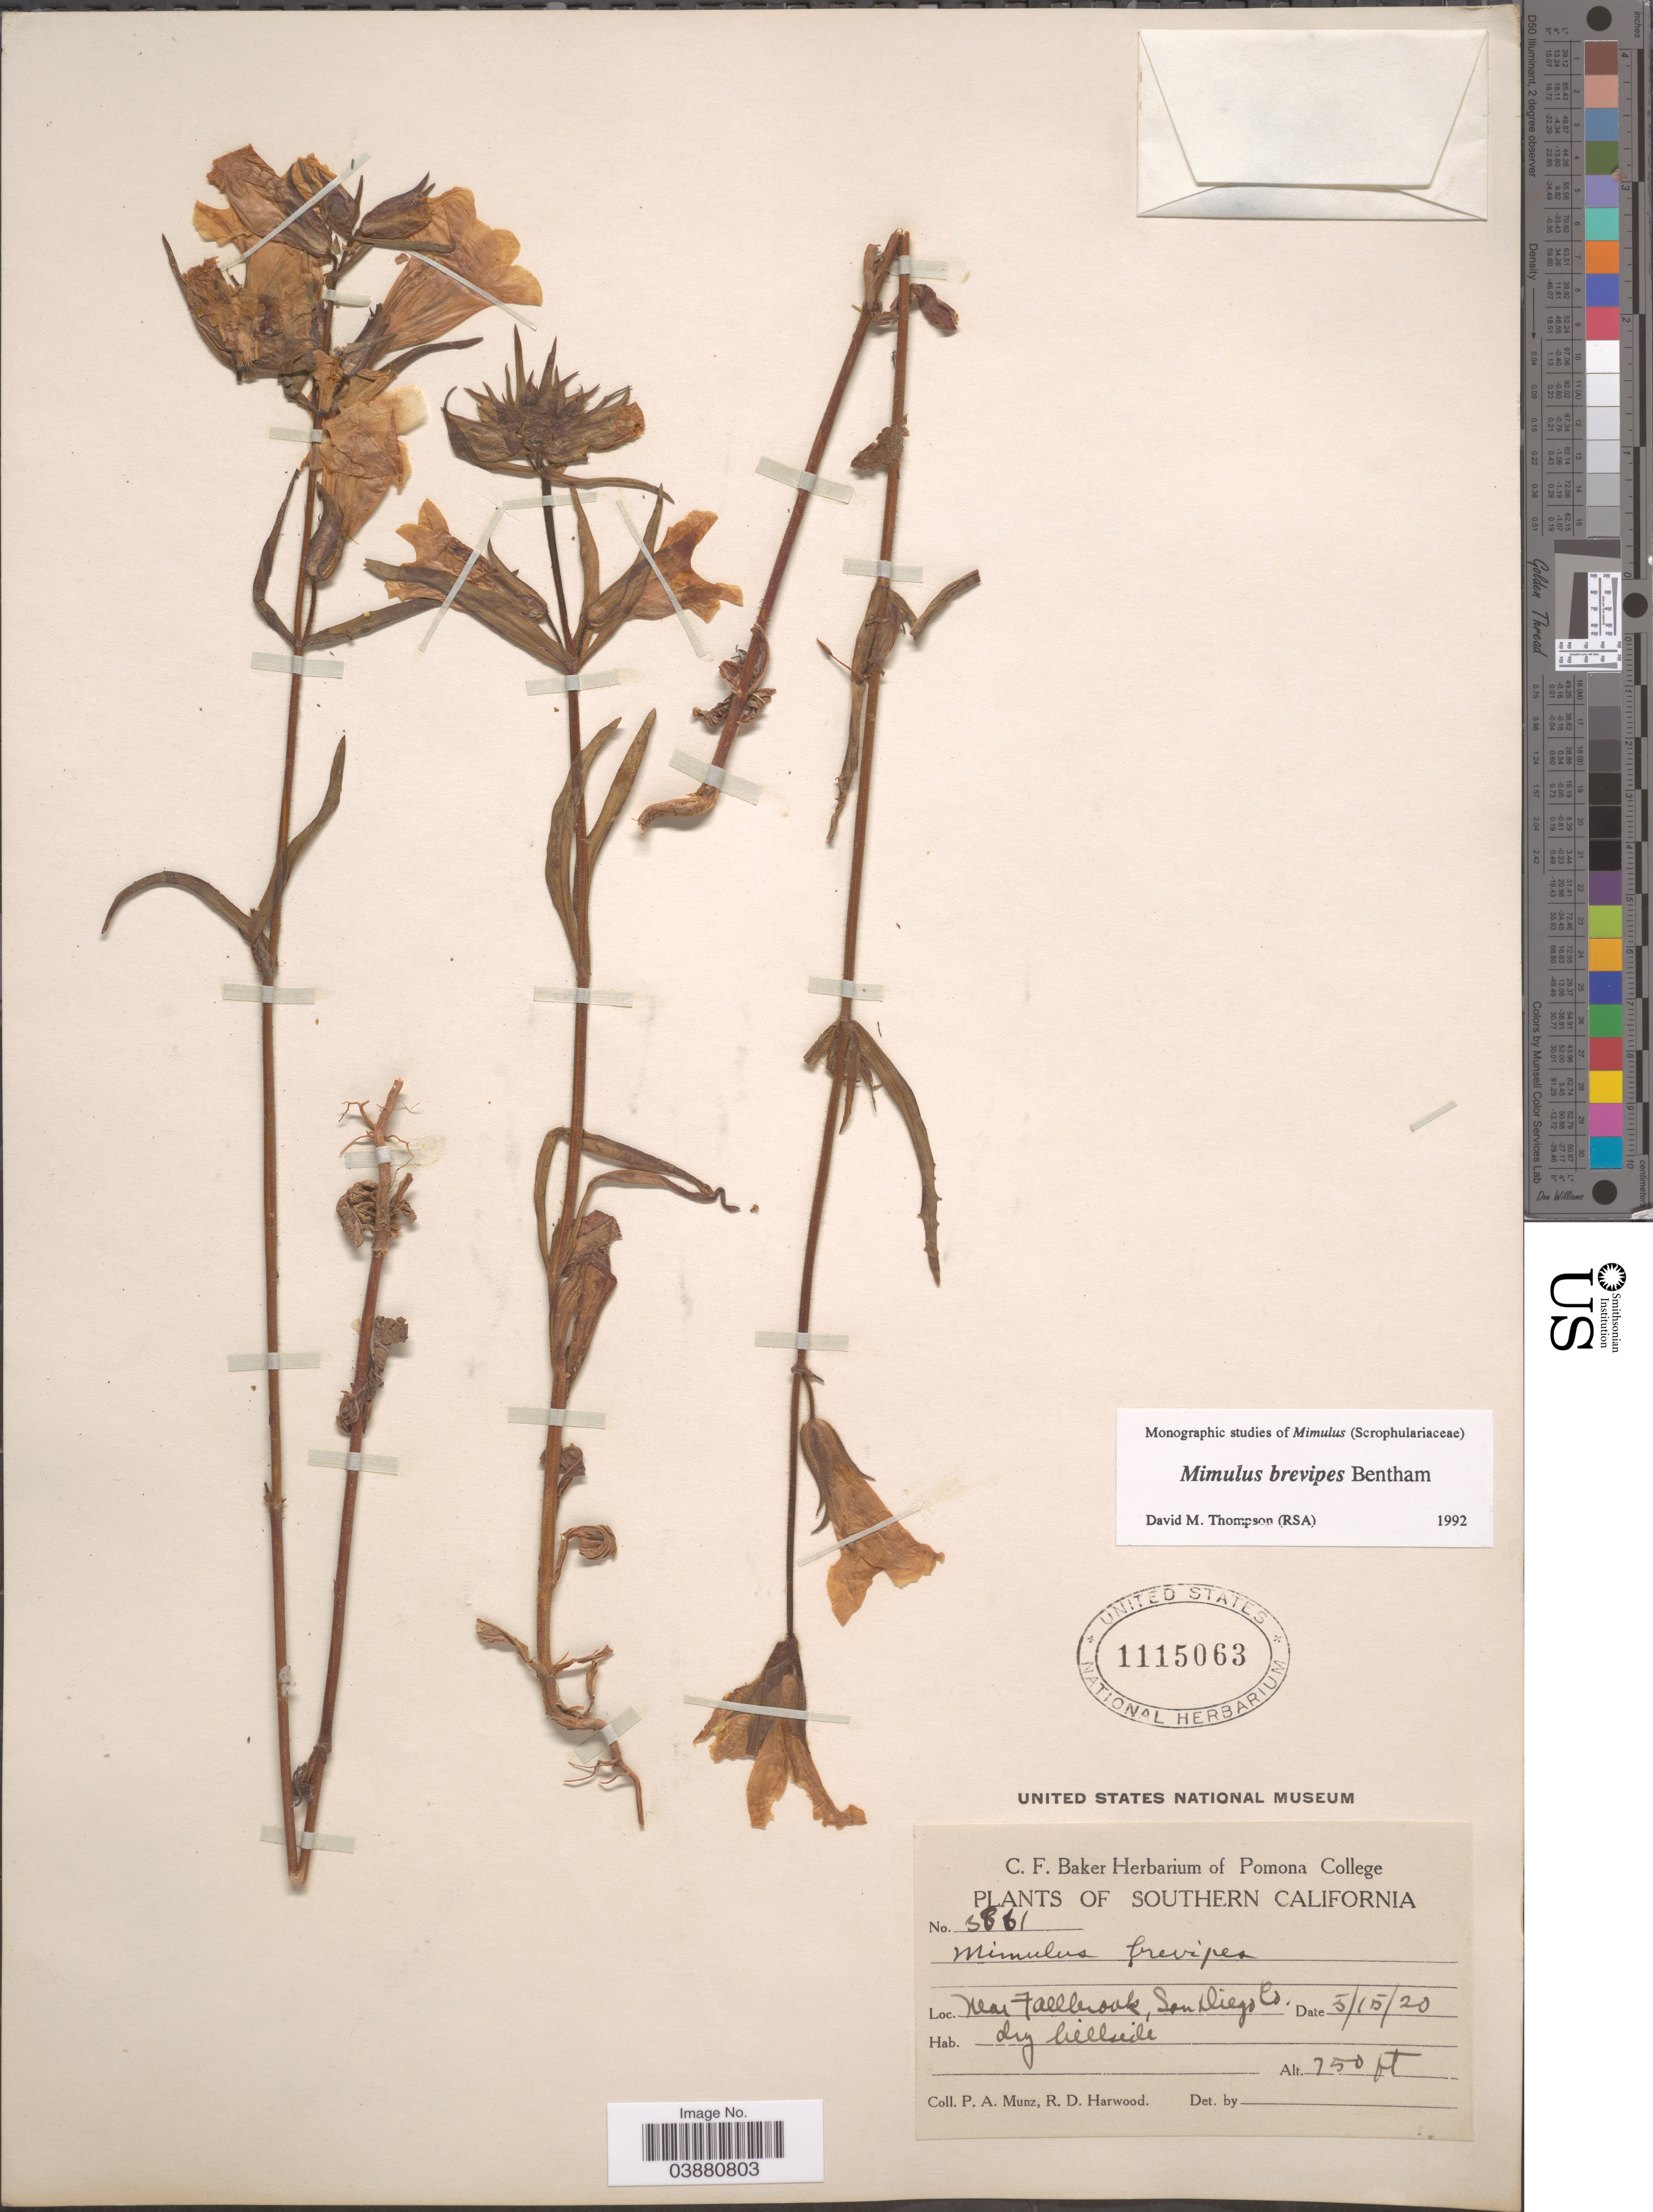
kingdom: Plantae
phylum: Tracheophyta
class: Magnoliopsida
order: Lamiales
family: Phrymaceae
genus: Mimulus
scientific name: Mimulus brevipes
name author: Benth.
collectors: P. A. Munz & R. Harwood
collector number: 3861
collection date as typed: Transcribed d/m/y: 15/5/20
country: United States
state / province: California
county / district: San Diego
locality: Southern California. Near Fallbrook, San Diego Co.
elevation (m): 229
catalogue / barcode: US 1115063